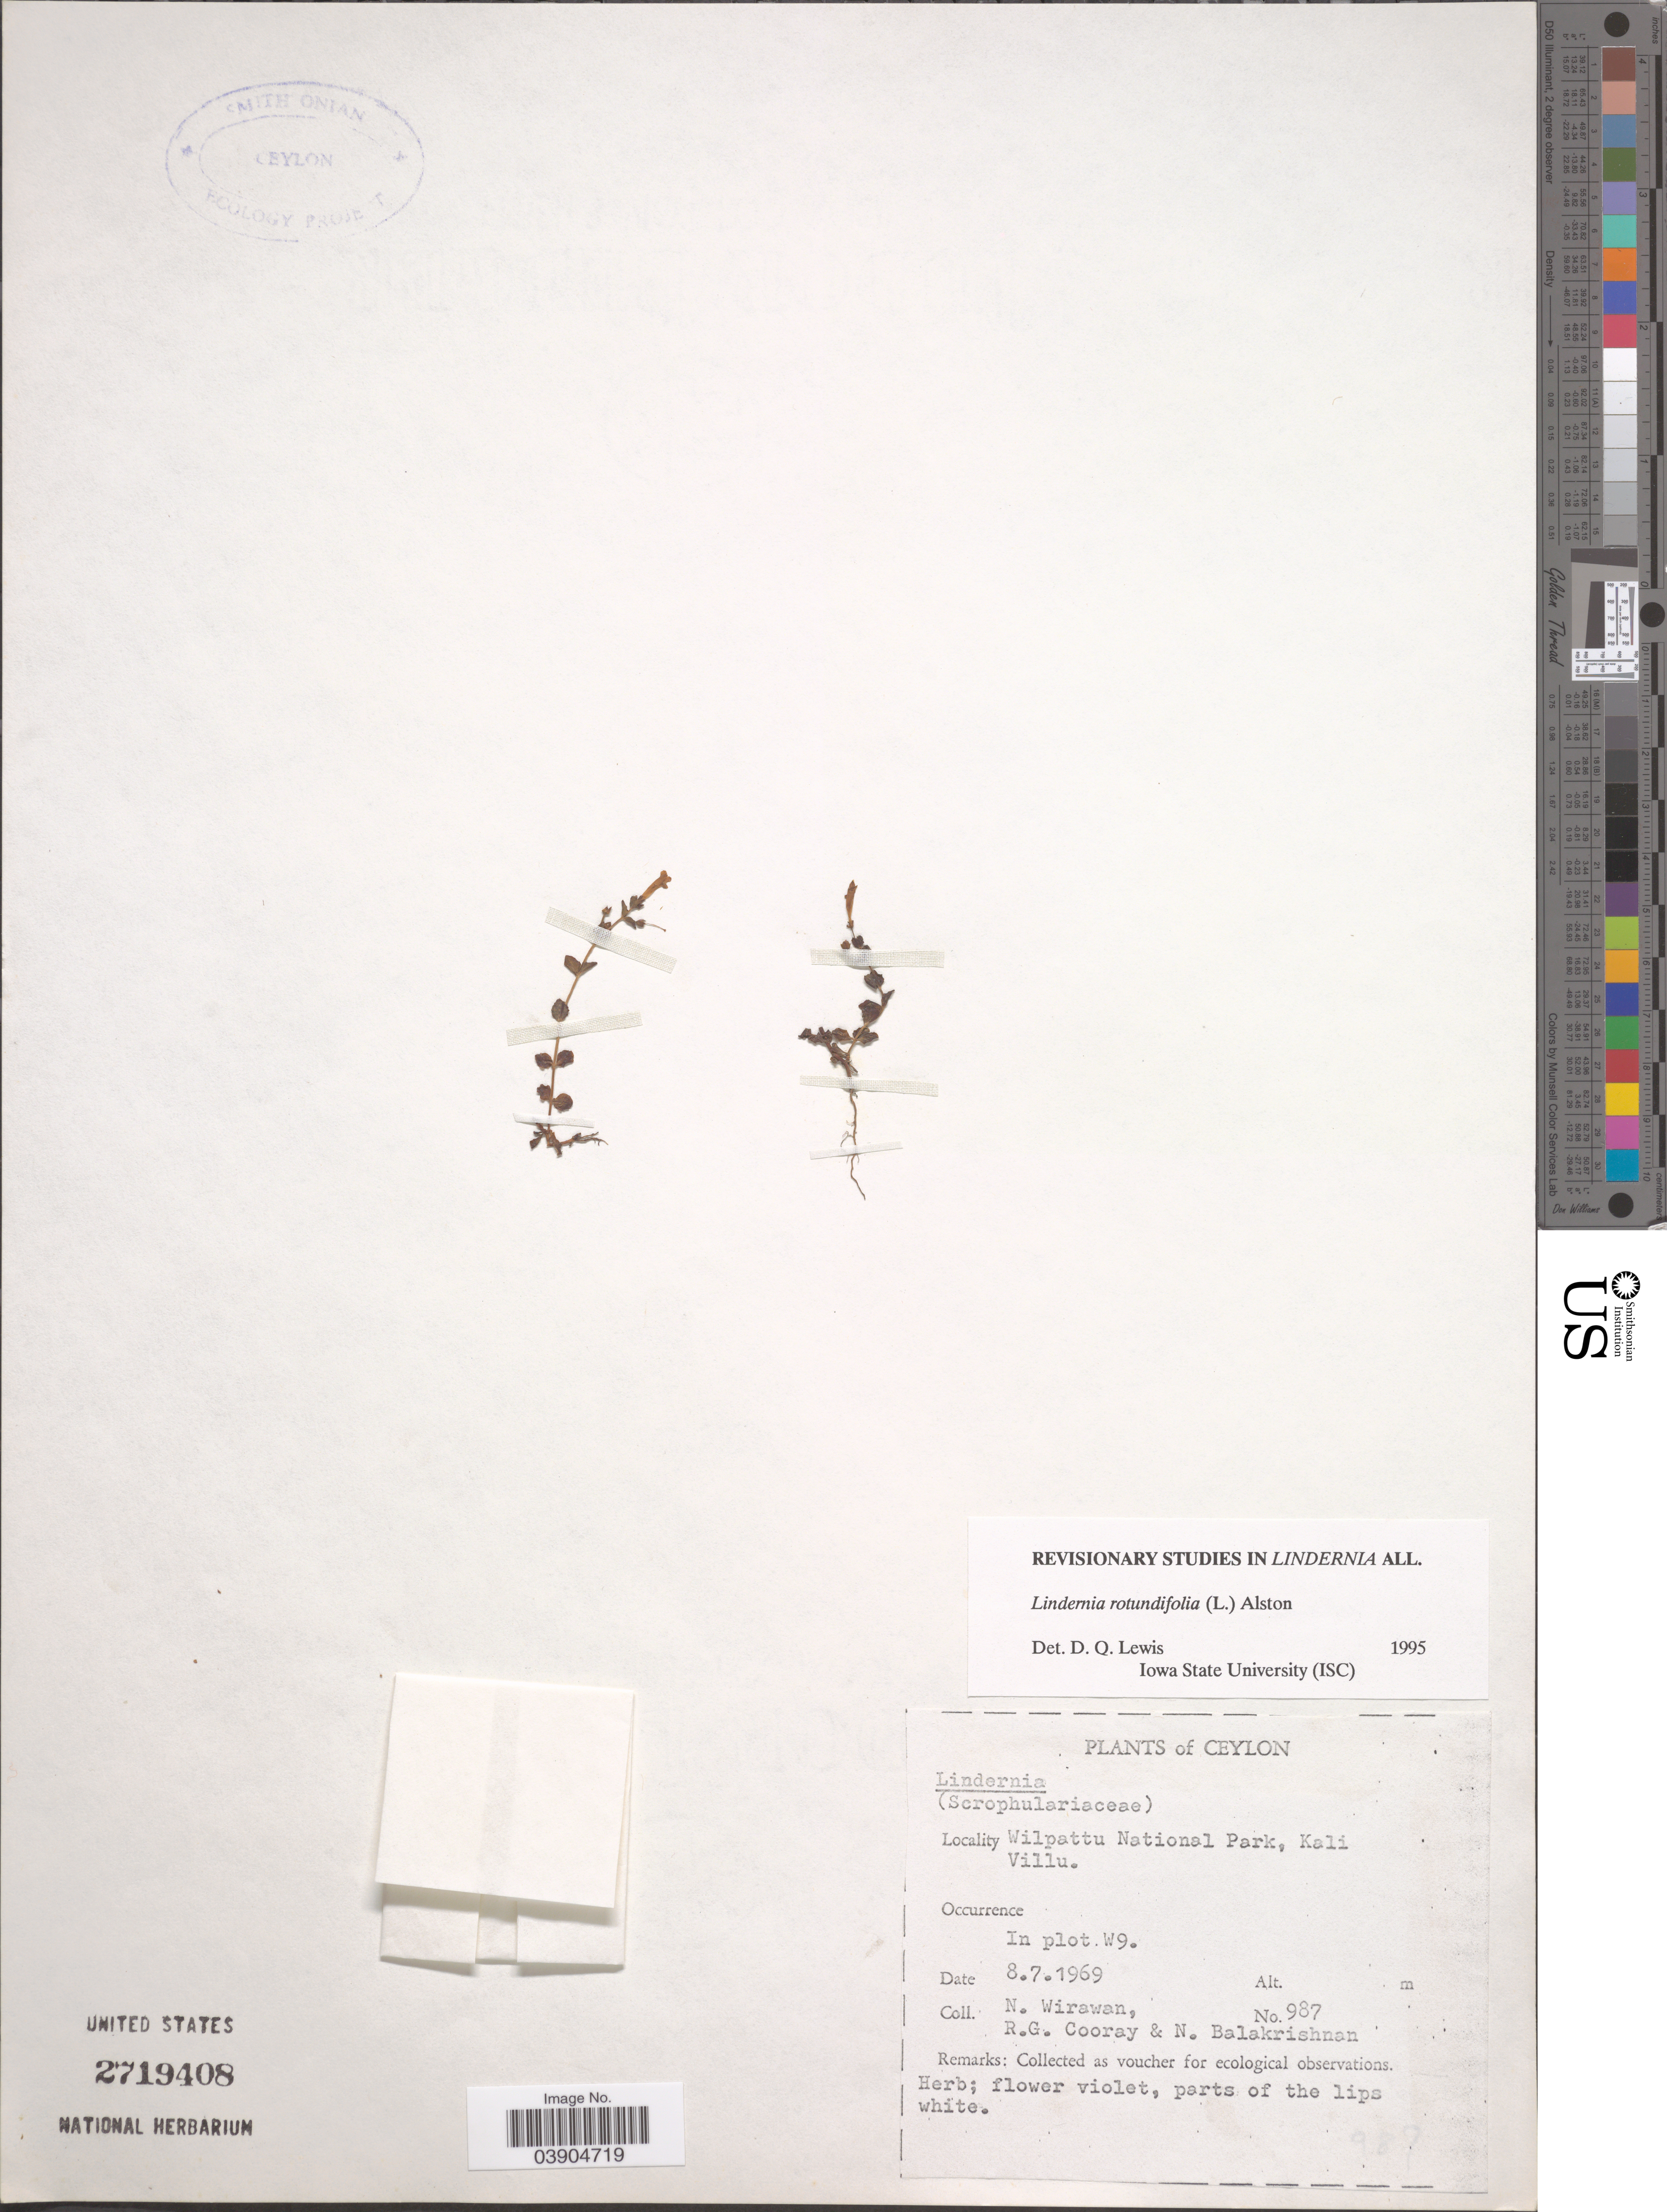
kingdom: Plantae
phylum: Tracheophyta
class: Magnoliopsida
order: Lamiales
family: Linderniaceae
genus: Lindernia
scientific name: Lindernia rotundifolia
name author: (L.) Alston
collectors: N. Wirawan, R. Cooray & N. Balakrishnan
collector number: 987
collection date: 1969-07-08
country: Sri Lanka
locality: Ceylon. Wilpattu National Park, Kali Villu. In plot W9.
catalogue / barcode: US 2719408